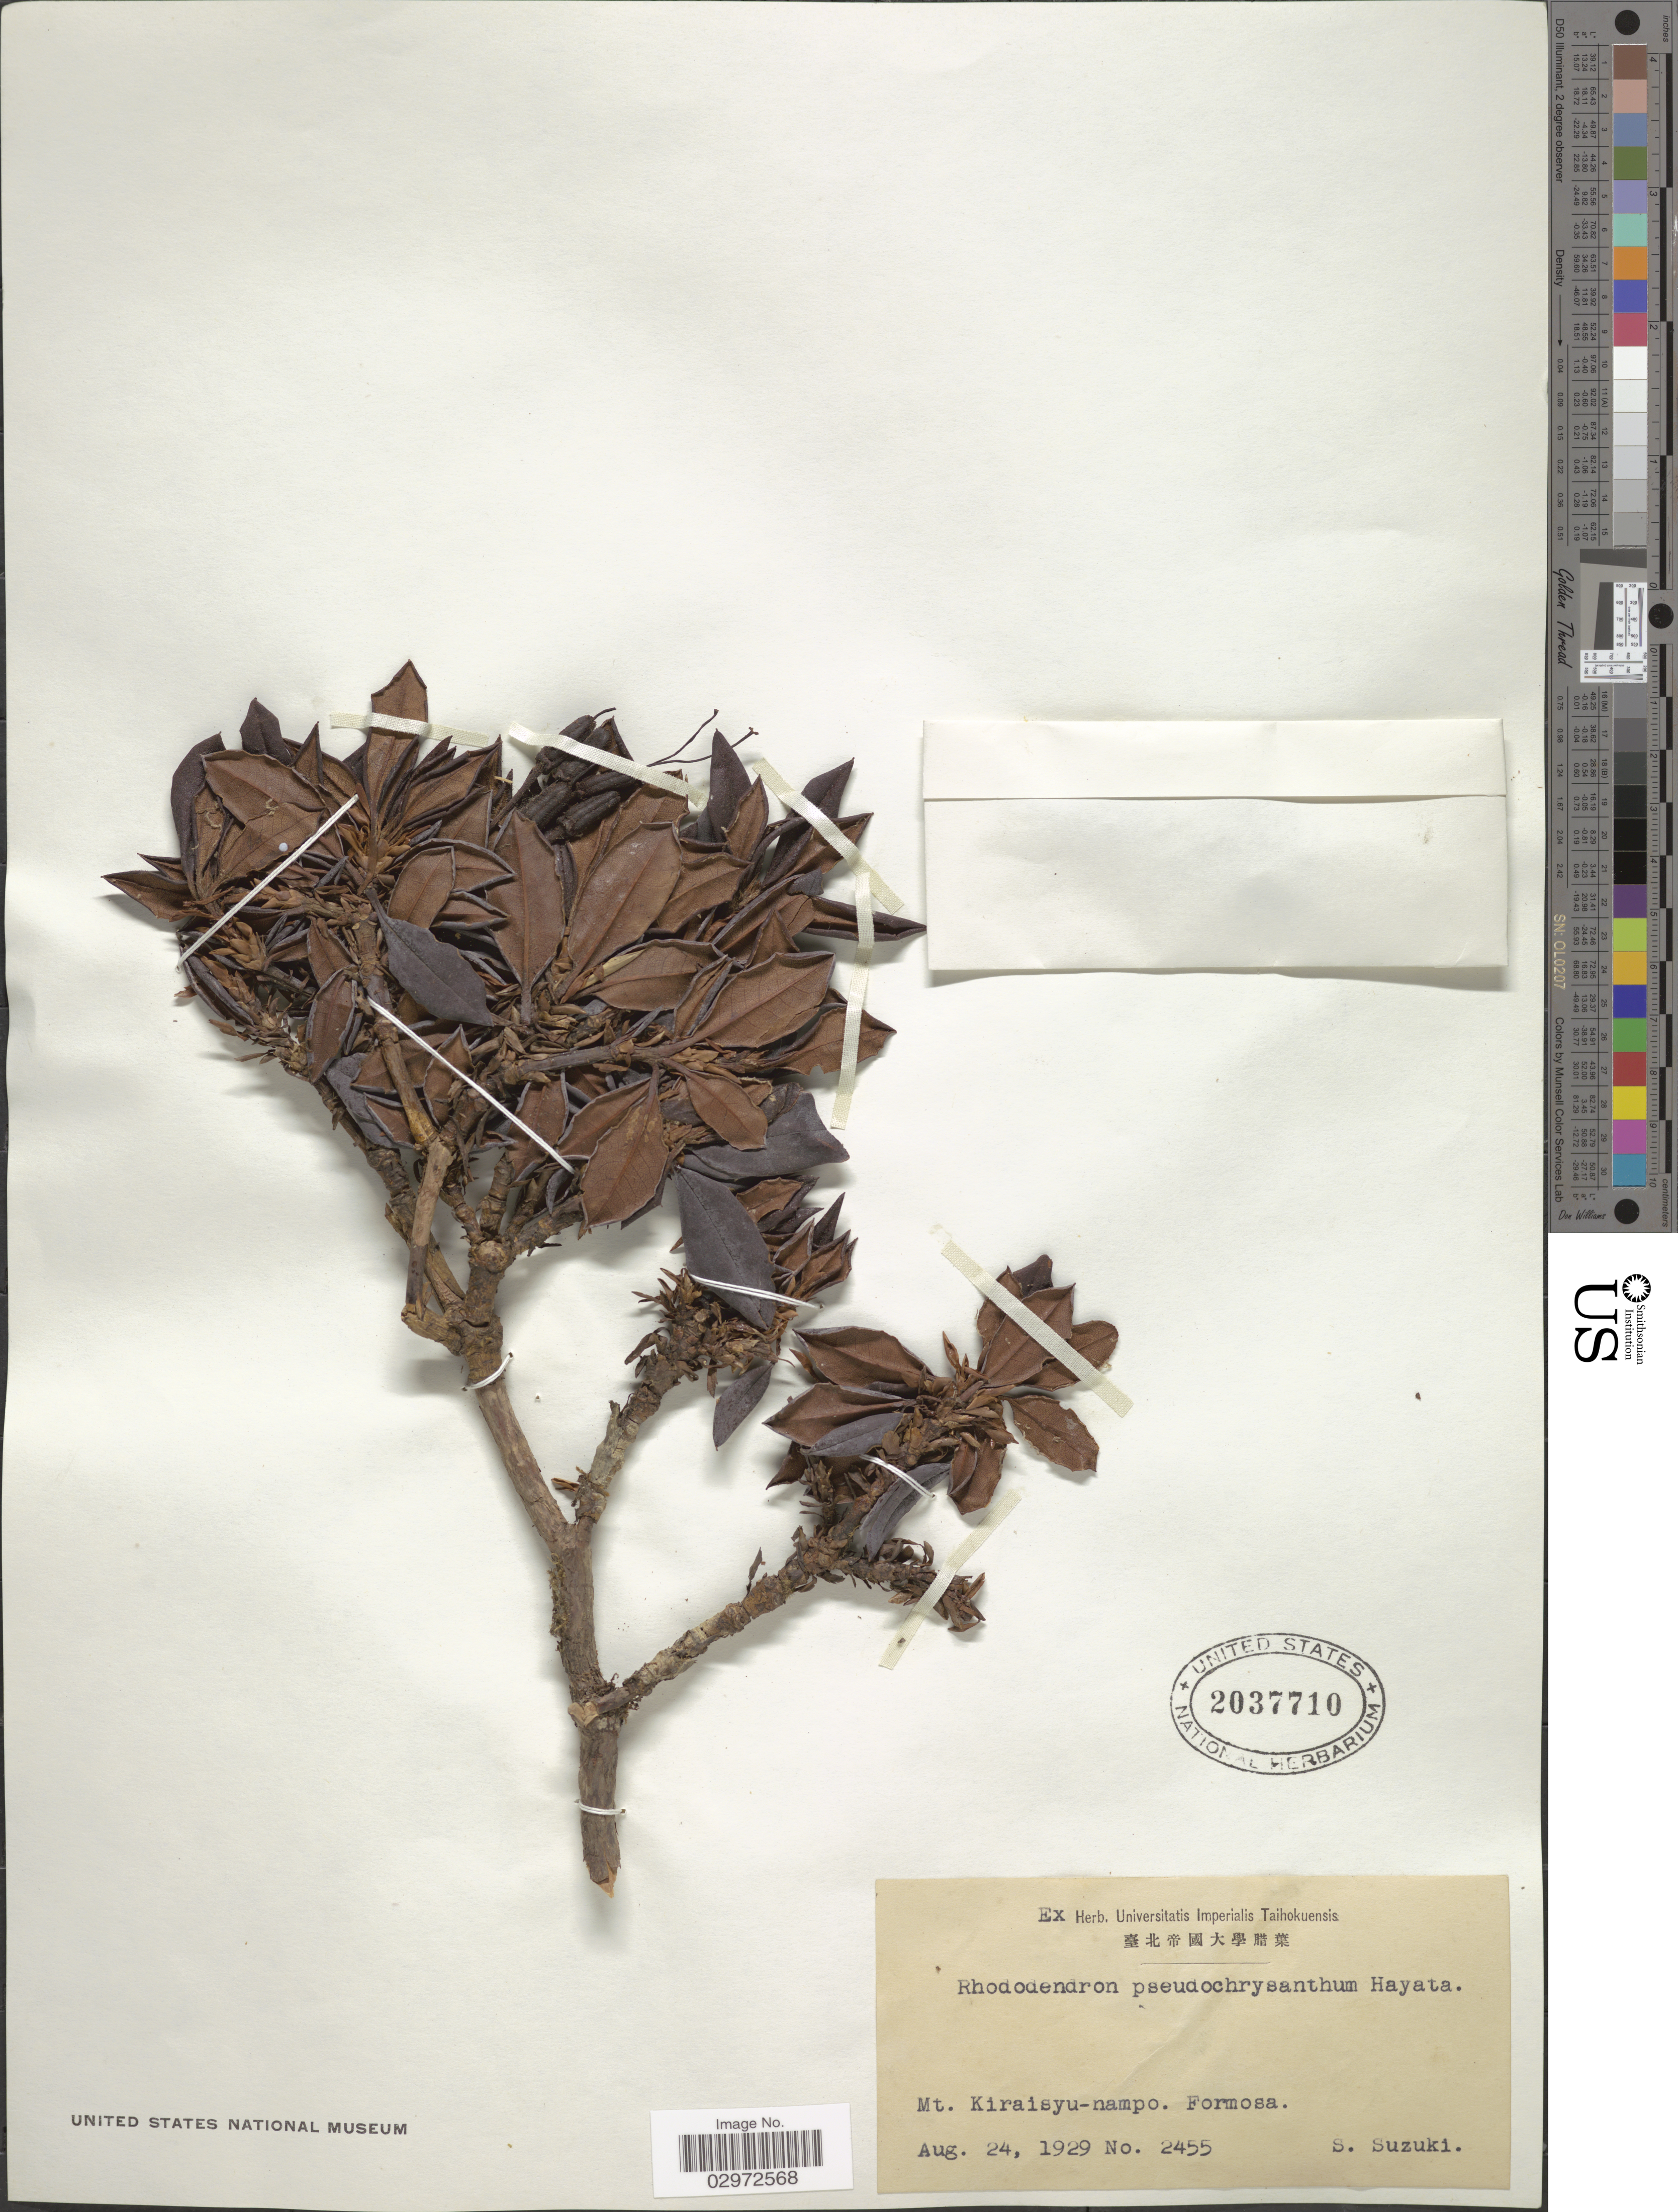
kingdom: Plantae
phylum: Tracheophyta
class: Magnoliopsida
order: Ericales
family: Ericaceae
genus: Rhododendron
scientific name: Rhododendron pseudochrysanthum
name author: Hayata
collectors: S. Suzuki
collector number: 2455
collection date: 1929-08-24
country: Taiwan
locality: Mt. Kiraisyu-nampo, Formosa.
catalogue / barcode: US 2037710